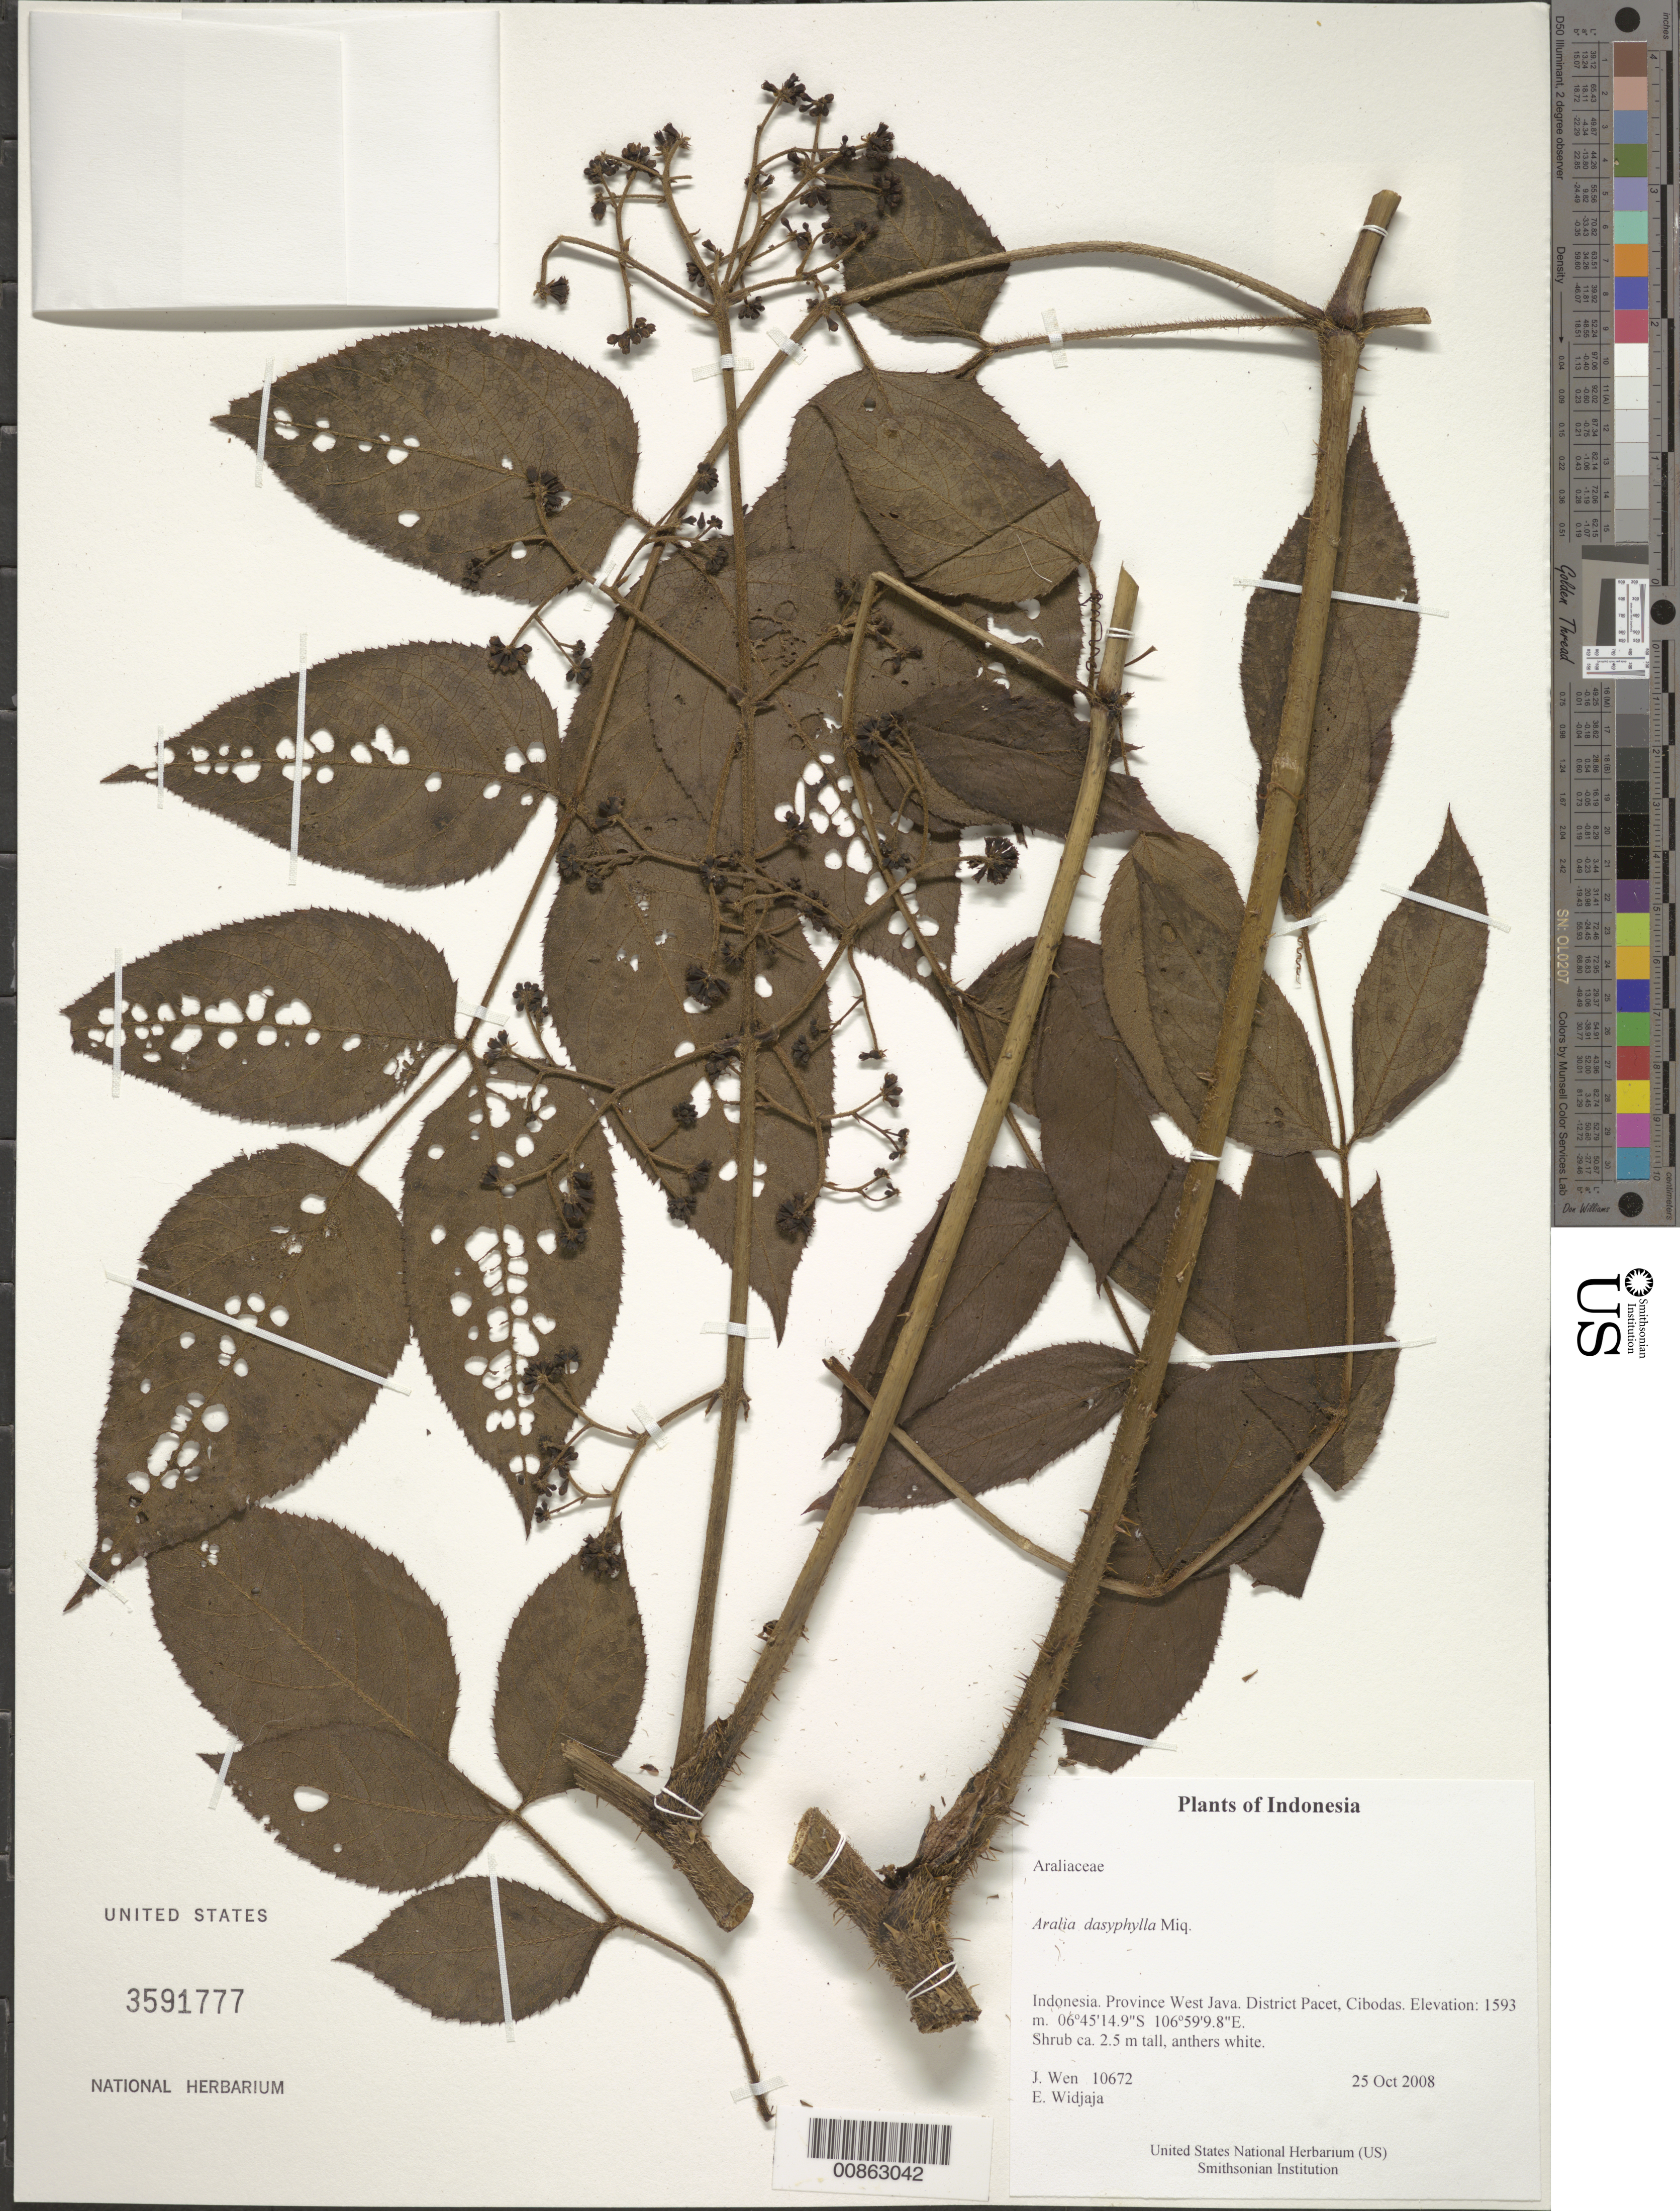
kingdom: Plantae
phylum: Tracheophyta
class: Magnoliopsida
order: Apiales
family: Araliaceae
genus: Aralia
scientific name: Aralia dasyphylla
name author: Miq.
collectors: J. Wen & E. A. Widjaja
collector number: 10672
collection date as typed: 25 Oct 2008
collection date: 2008-10-25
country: Indonesia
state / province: Java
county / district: Jawa Barat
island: Java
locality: District Pacet, Cibodas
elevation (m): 1593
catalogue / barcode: US 3591777